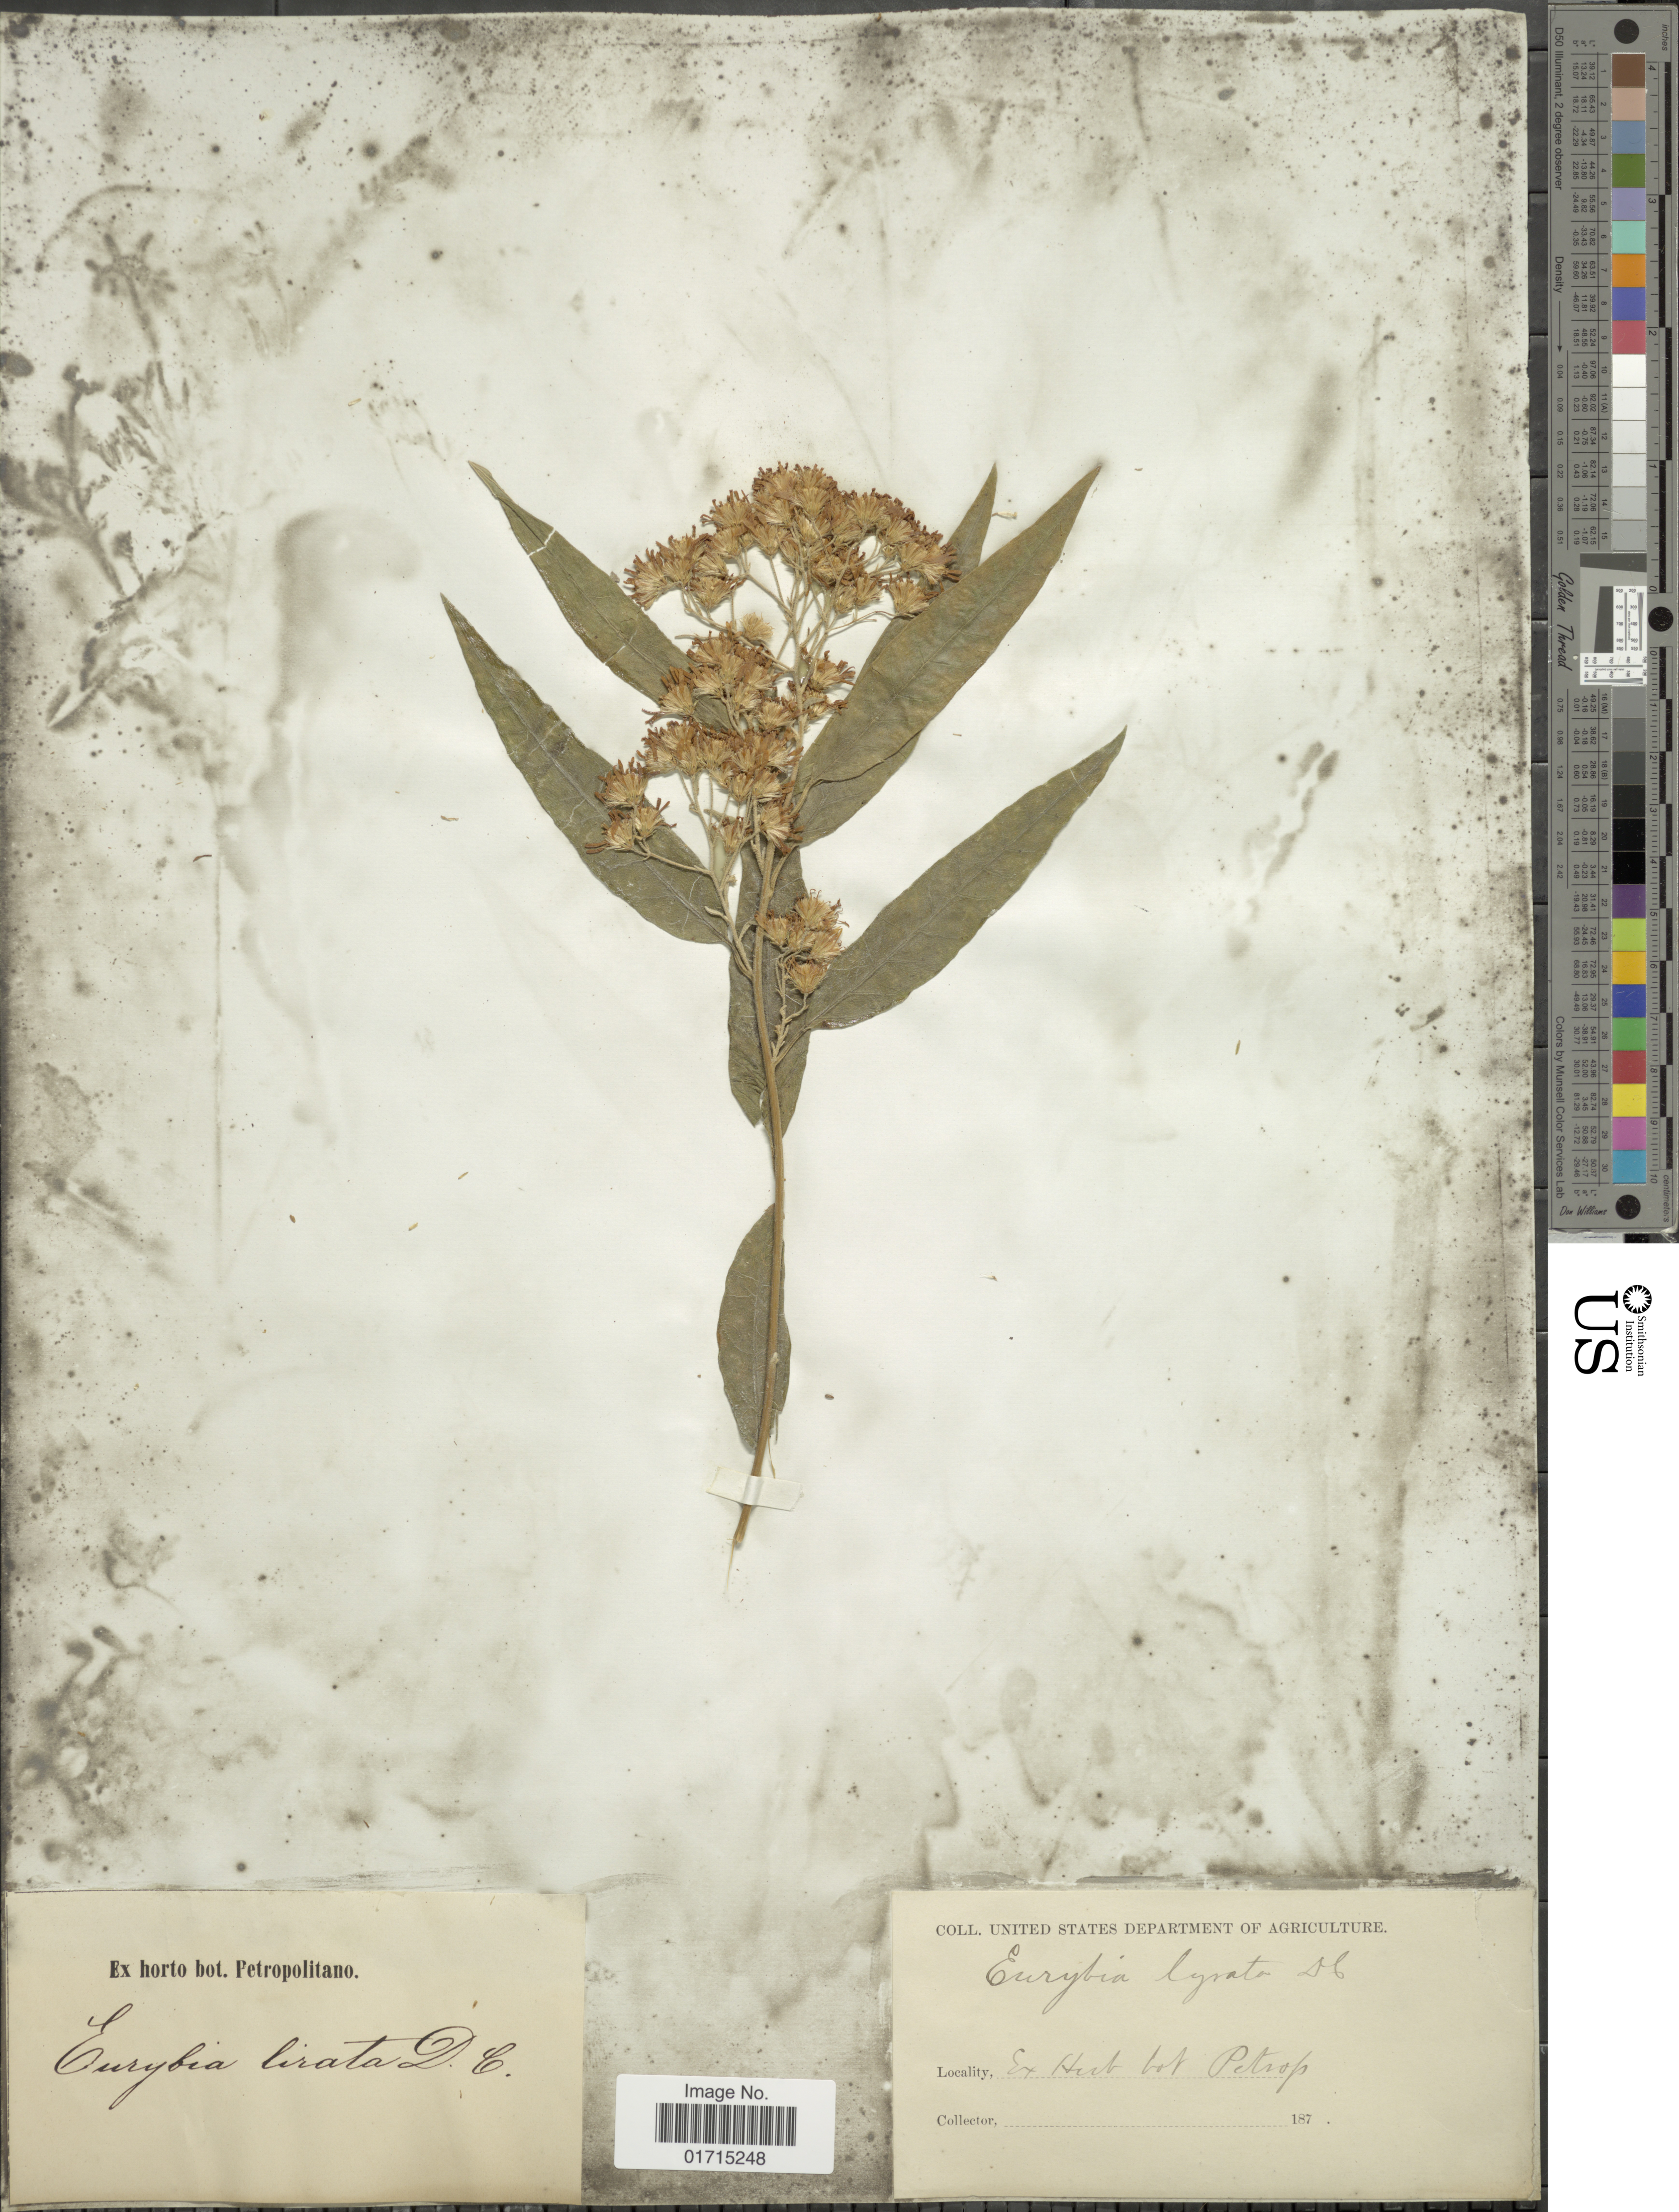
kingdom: Plantae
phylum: Tracheophyta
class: Magnoliopsida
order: Asterales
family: Asteraceae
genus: Olearia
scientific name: Olearia lirata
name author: (Sims) Hutch.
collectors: ex Horto Bot. Petropolitano